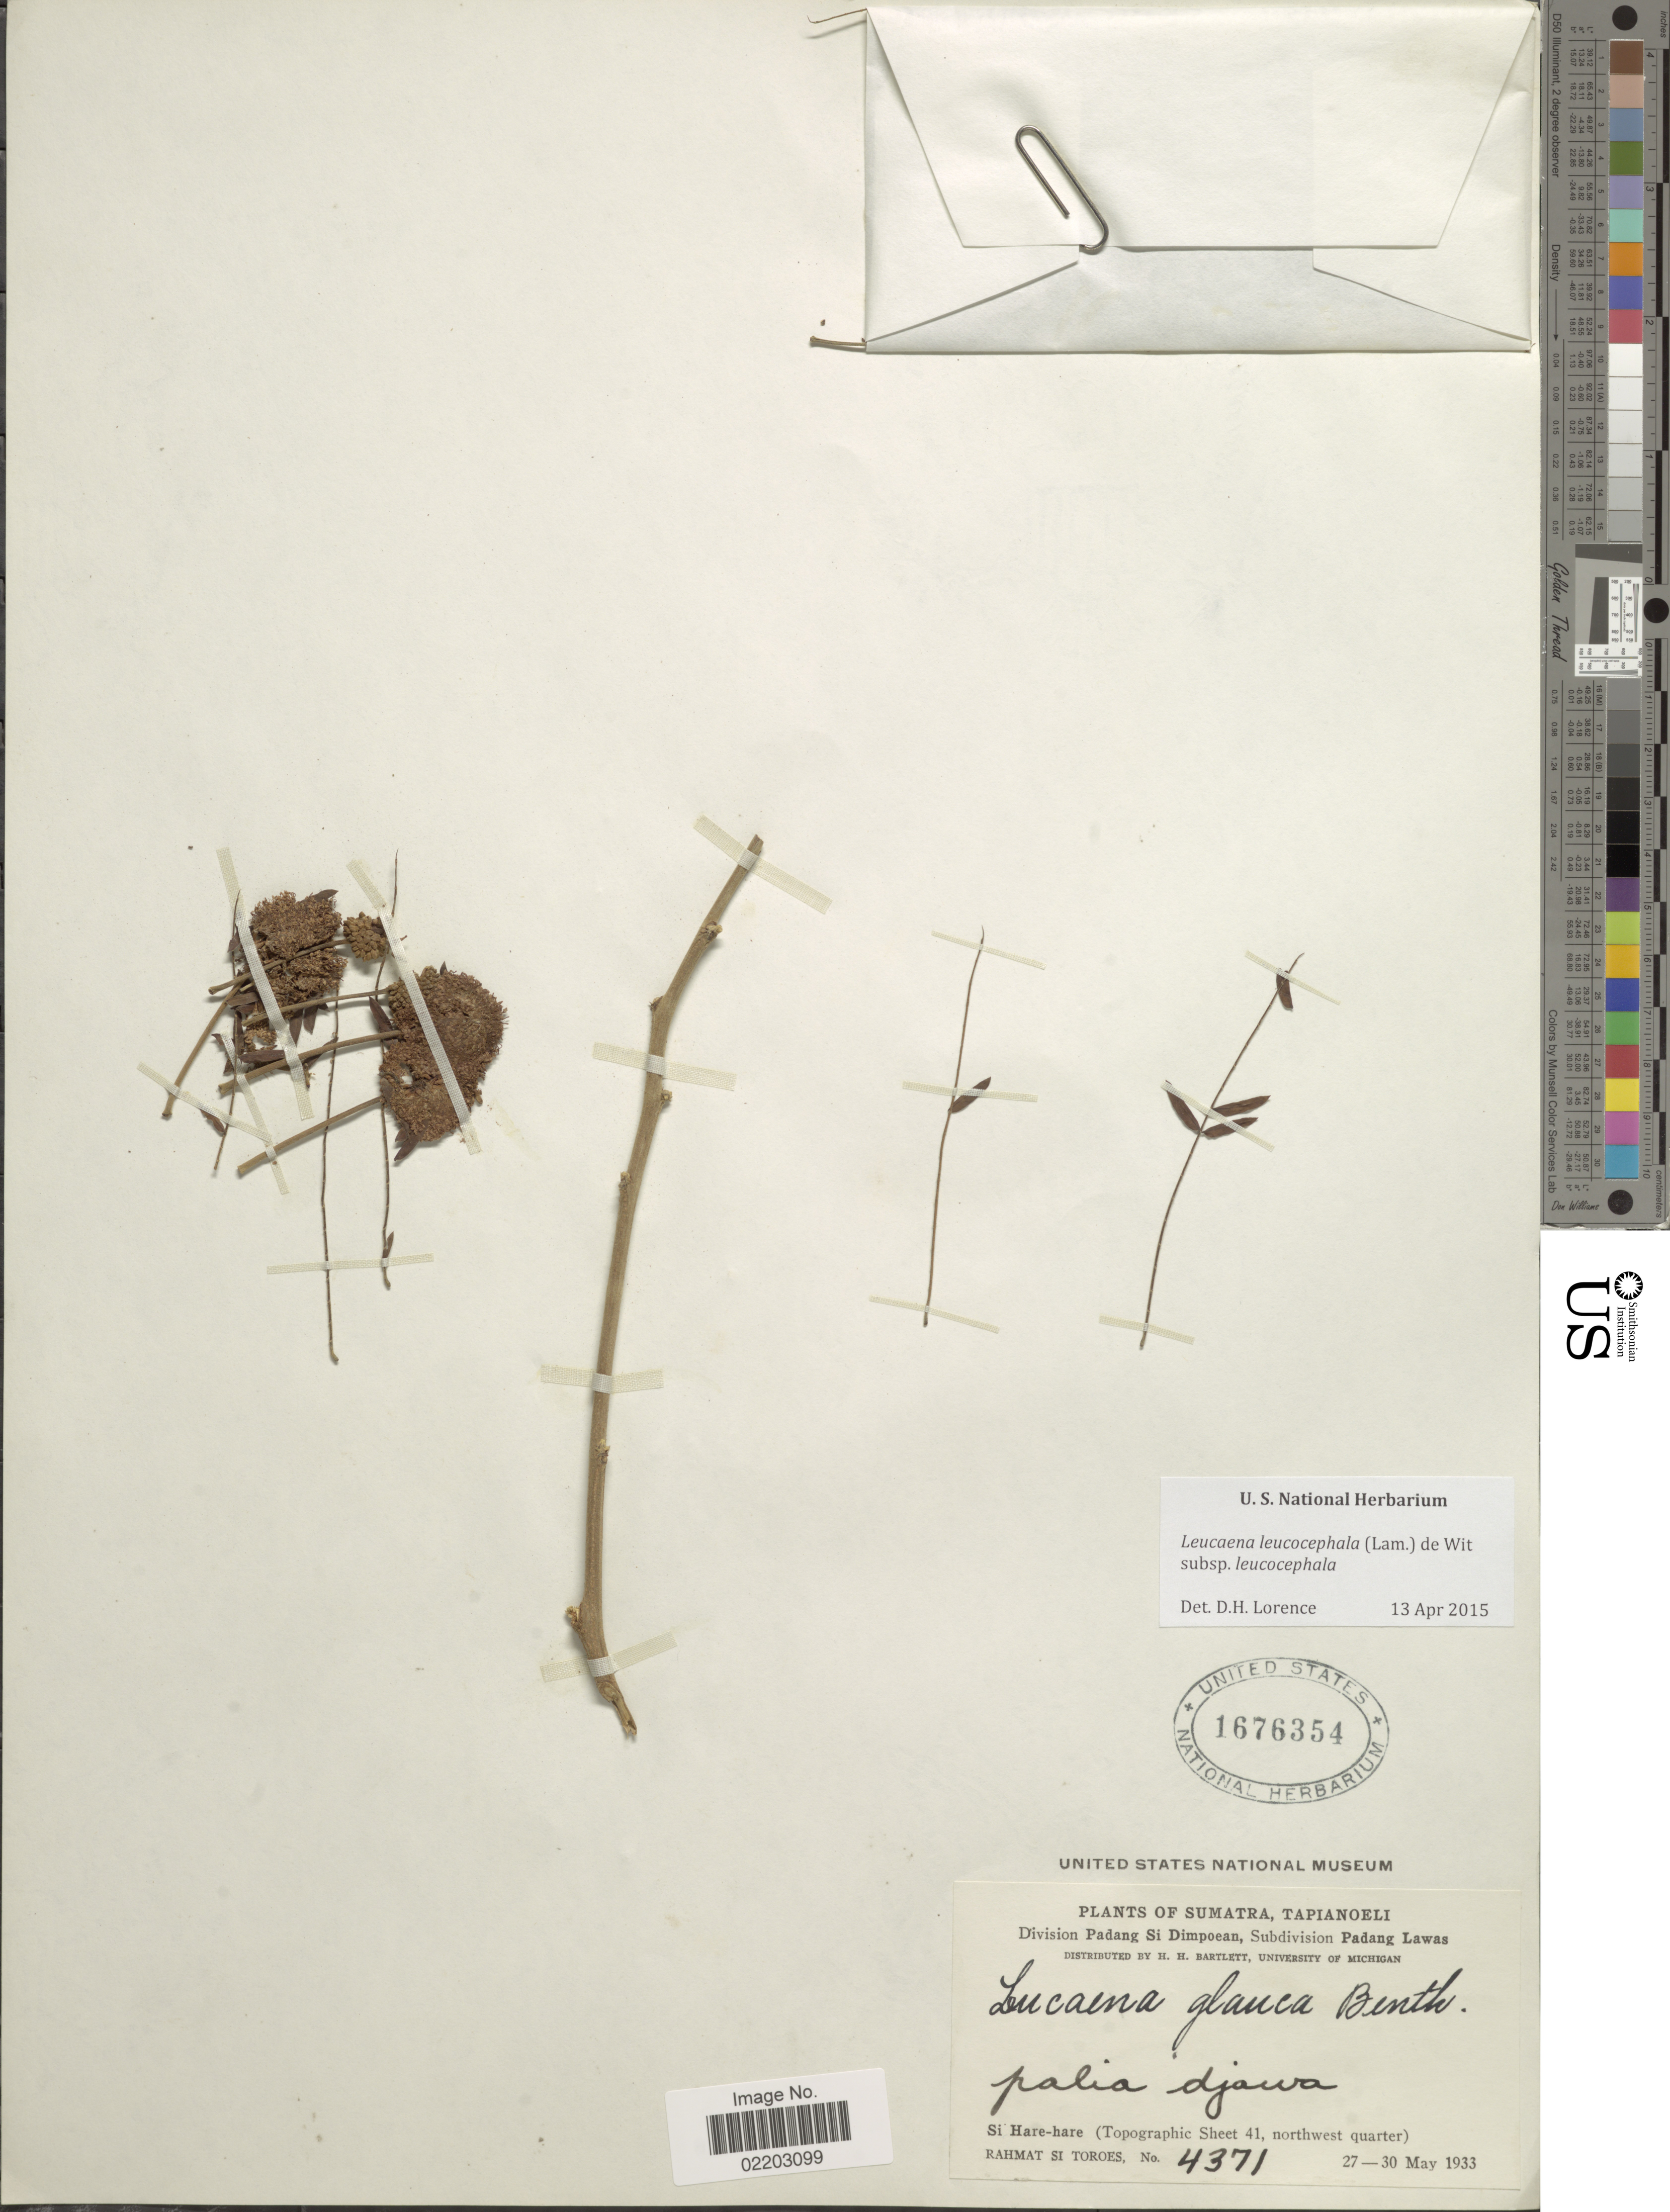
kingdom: Plantae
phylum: Tracheophyta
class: Magnoliopsida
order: Fabales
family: Fabaceae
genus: Leucaena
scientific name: Leucaena leucocephala subsp. leucocephala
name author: (Lam.) de Wit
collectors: Rahmat Si Boeea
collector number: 4371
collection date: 1933-05-27/1933-05-30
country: Indonesia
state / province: Sumatra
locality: Sumatra, Tapianoeli, Division Padang Si Dimpoean, Subdivision Padang Lawas. Si Hare-hare (Topographic sheet 41, northwest quarter).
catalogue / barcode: US 1676354